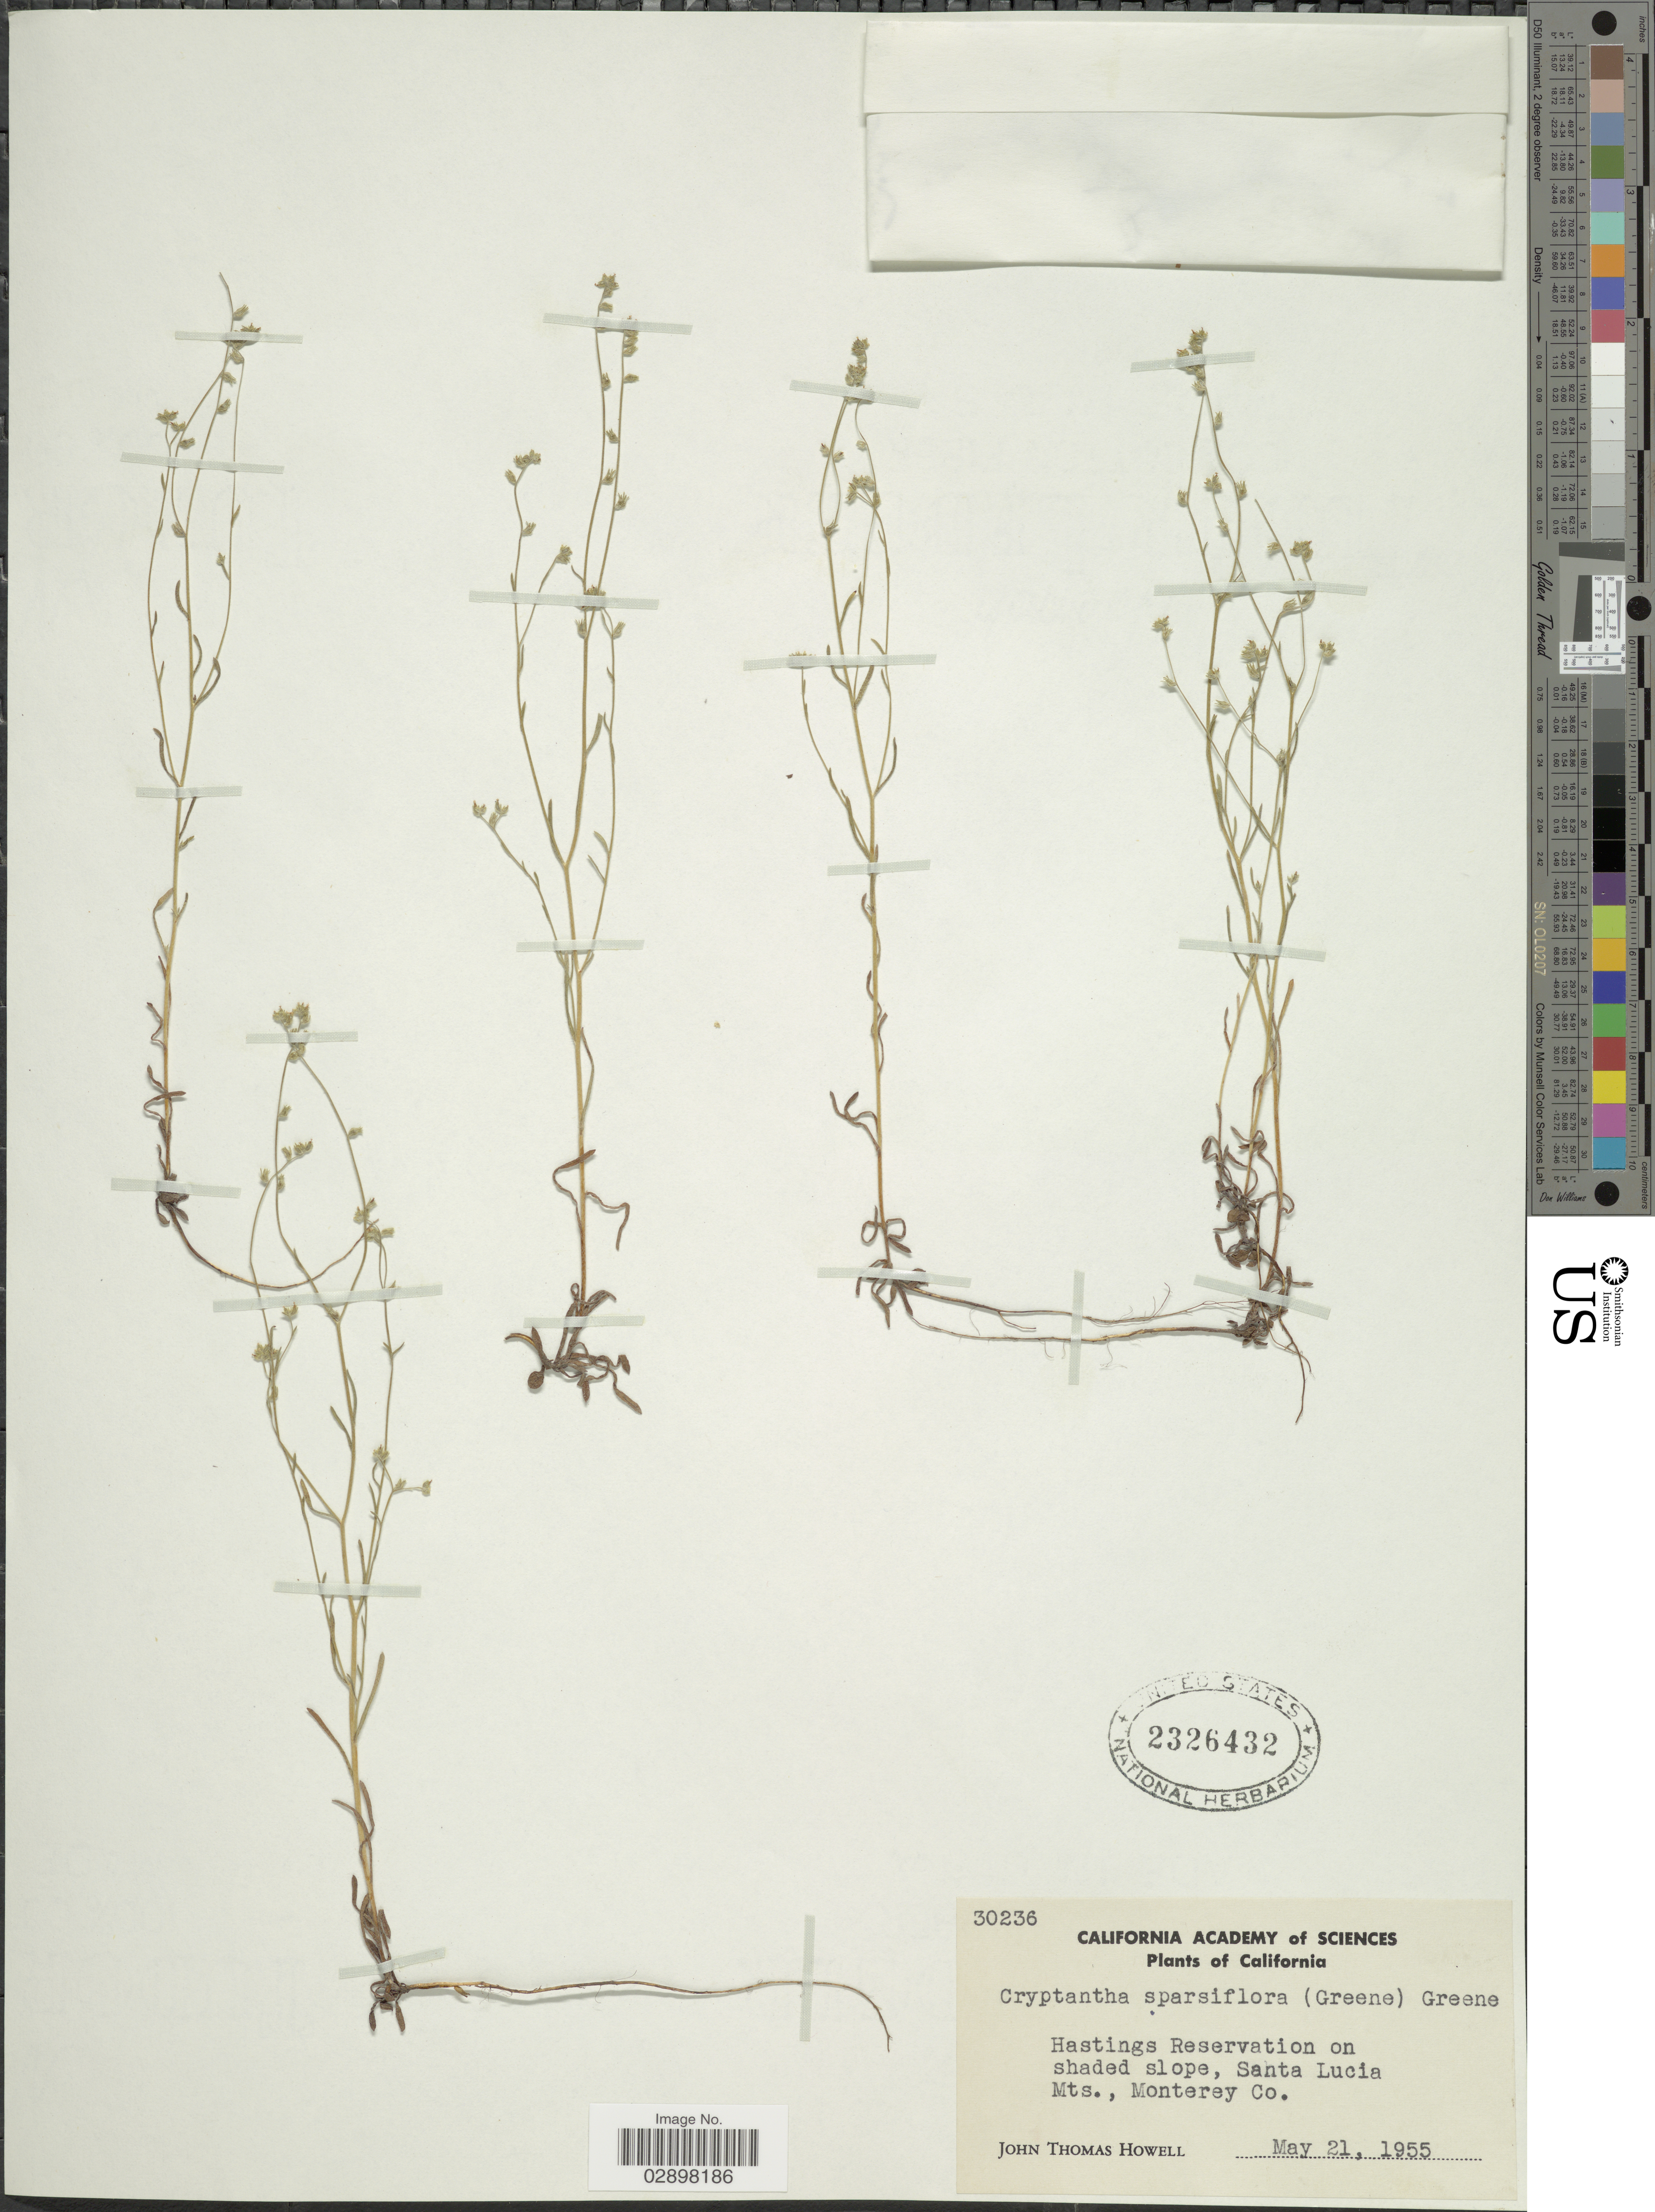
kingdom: Plantae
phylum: Tracheophyta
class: Magnoliopsida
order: Boraginales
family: Boraginaceae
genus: Cryptantha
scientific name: Cryptantha sparsiflora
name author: (S.W. Greene) S.W. Greene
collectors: J. T. Howell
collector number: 30236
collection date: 1955-05-21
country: United States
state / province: California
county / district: Monterey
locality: Hastings Reservation on shaded slope, Santa Lucia Mts., Monterey Co.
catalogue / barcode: US 2326432